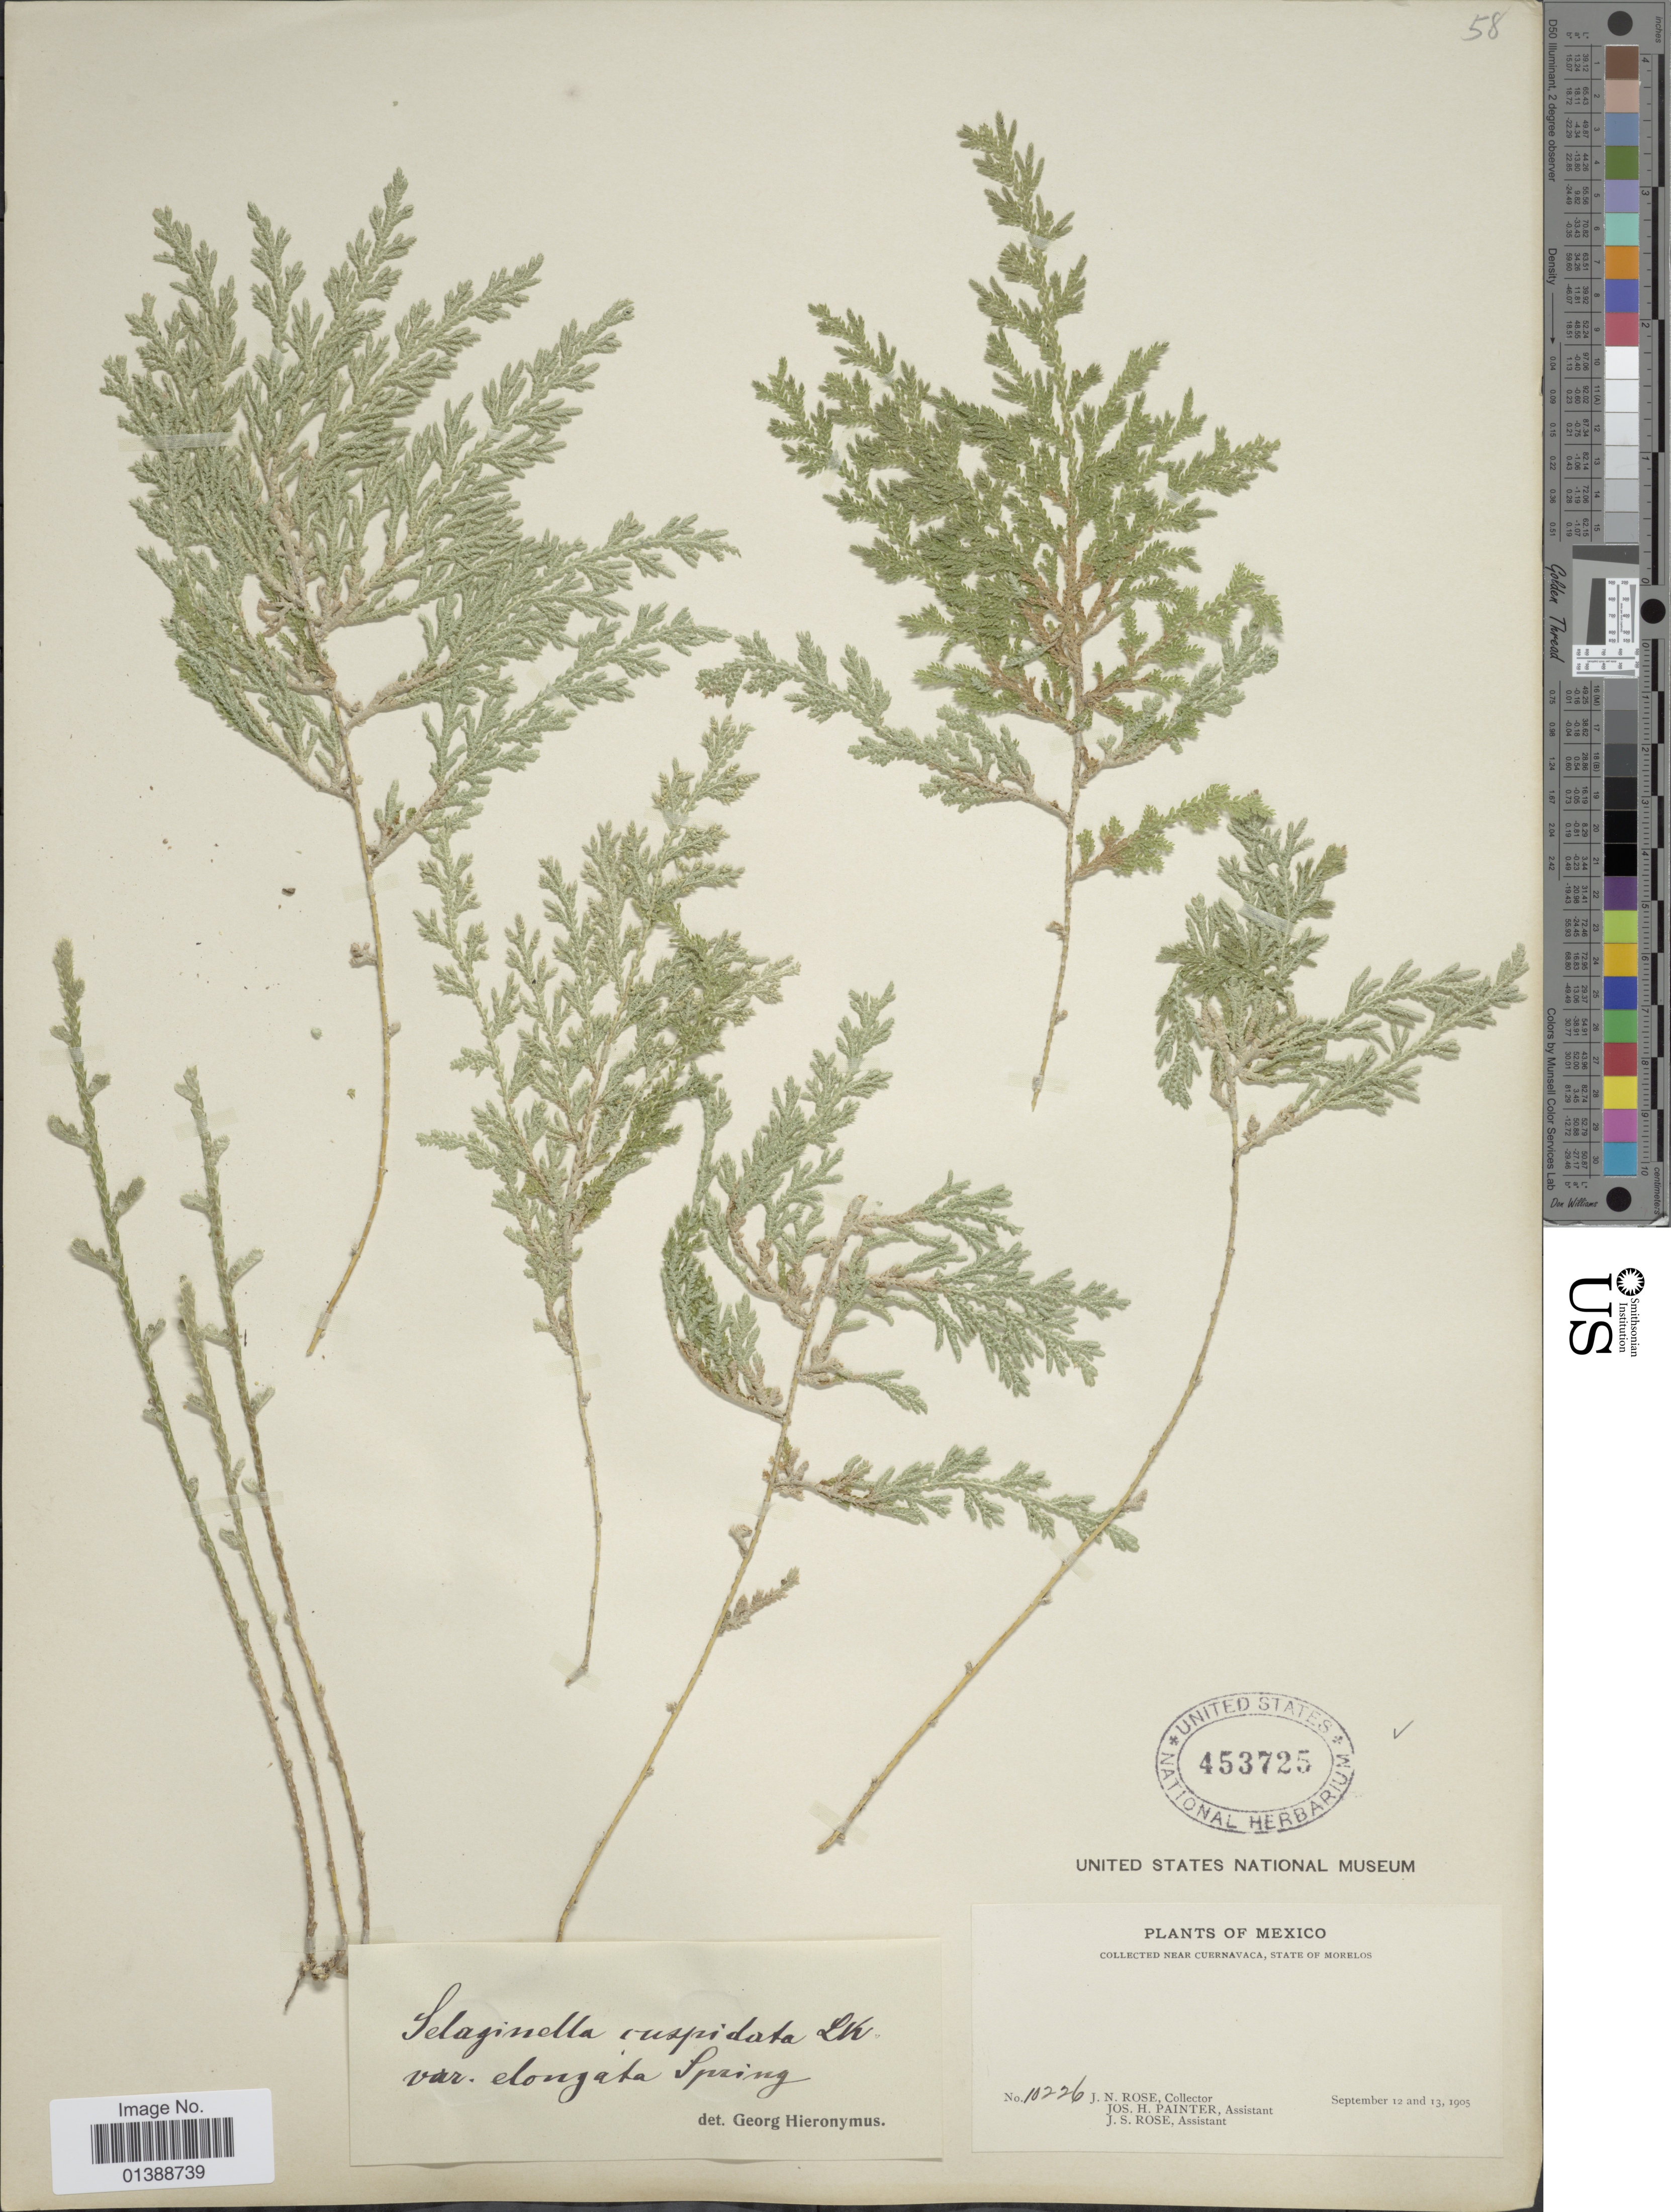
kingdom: Plantae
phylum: Tracheophyta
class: Lycopodiopsida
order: Selaginellales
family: Selaginellaceae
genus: Selaginella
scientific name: Selaginella pallescens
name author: (C. Presl) Spring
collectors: J. N. Rose, J. H. Painter & J. S. Rose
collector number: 10226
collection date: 1905-09-12/1905-09-13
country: Mexico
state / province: Morelos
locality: Near Cuernavaca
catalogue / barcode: US 453725